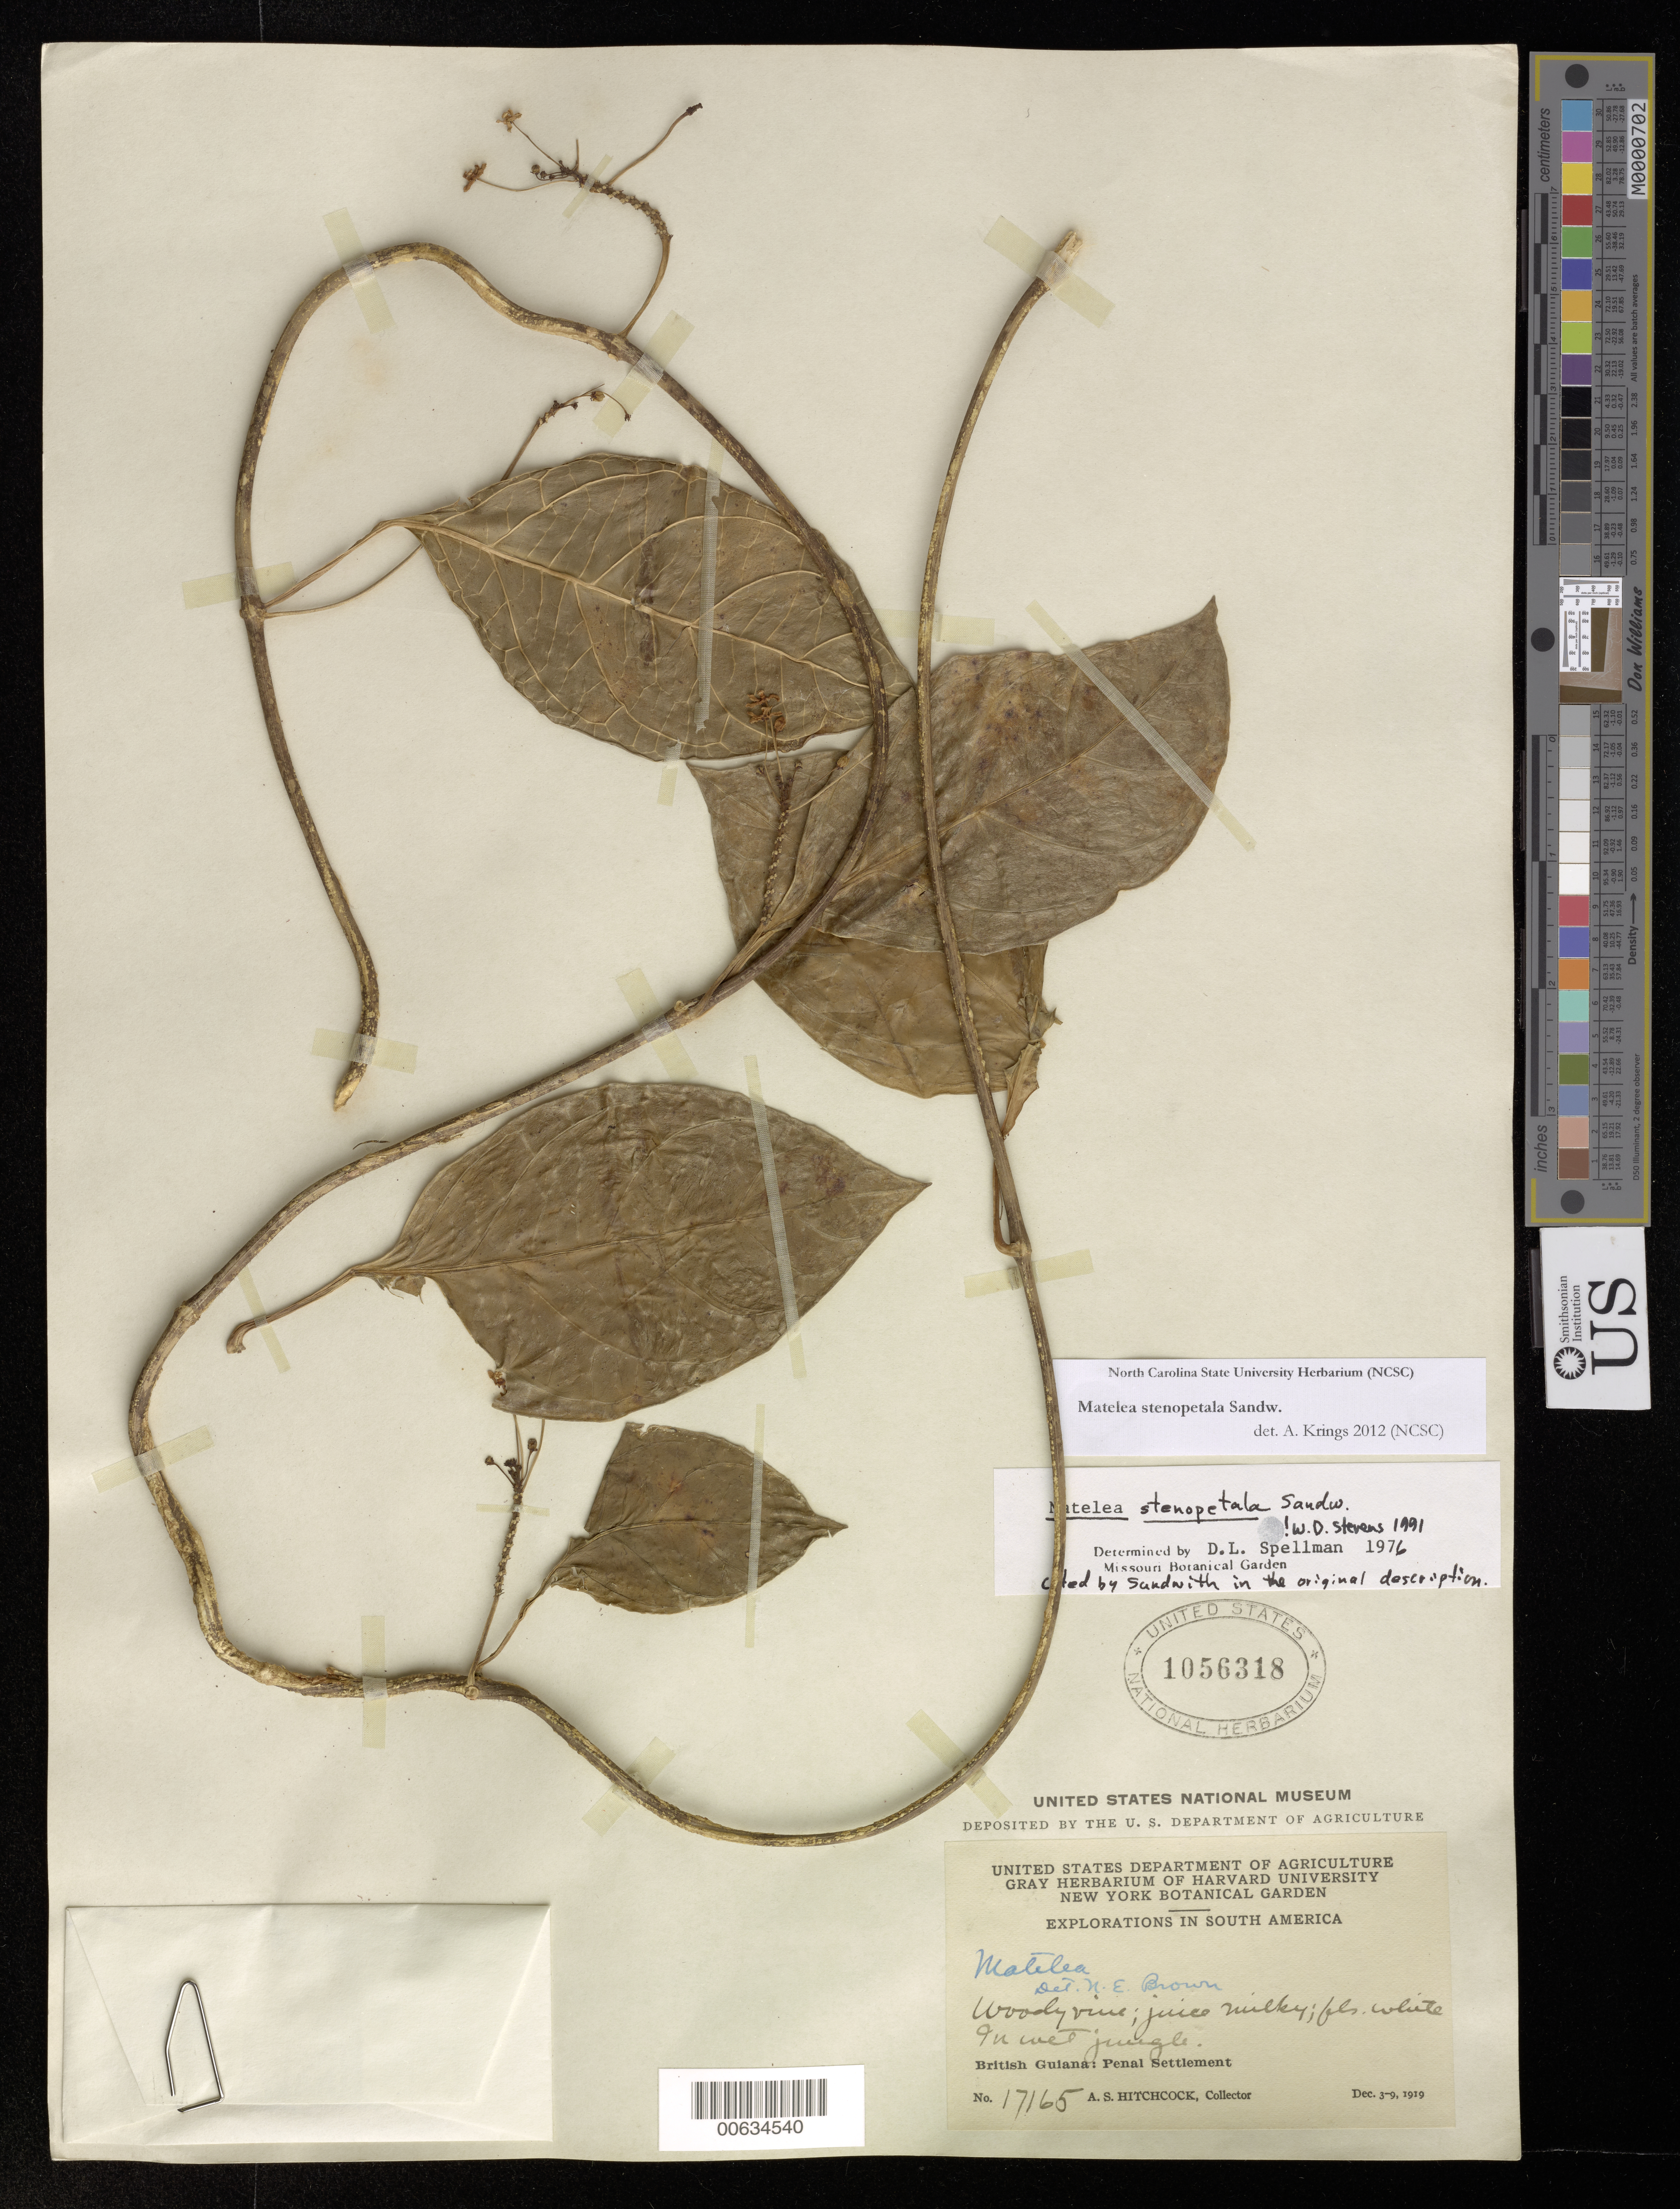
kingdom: Plantae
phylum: Tracheophyta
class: Magnoliopsida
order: Gentianales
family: Apocynaceae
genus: Matelea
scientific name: Matelea stenopetala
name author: Sandwith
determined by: Stevens, W. Douglas, Missouri Botanical Garden (MO)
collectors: A. S. Hitchcock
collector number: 17165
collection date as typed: Dec. 3-9, 1919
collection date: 1919-12-03/1919-12-09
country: Guyana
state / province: Cuyuni-Mazaruni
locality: Penal Settlement, on W side of Essequibo River, near mouth of Mazaruni River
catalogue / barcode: US 1056318